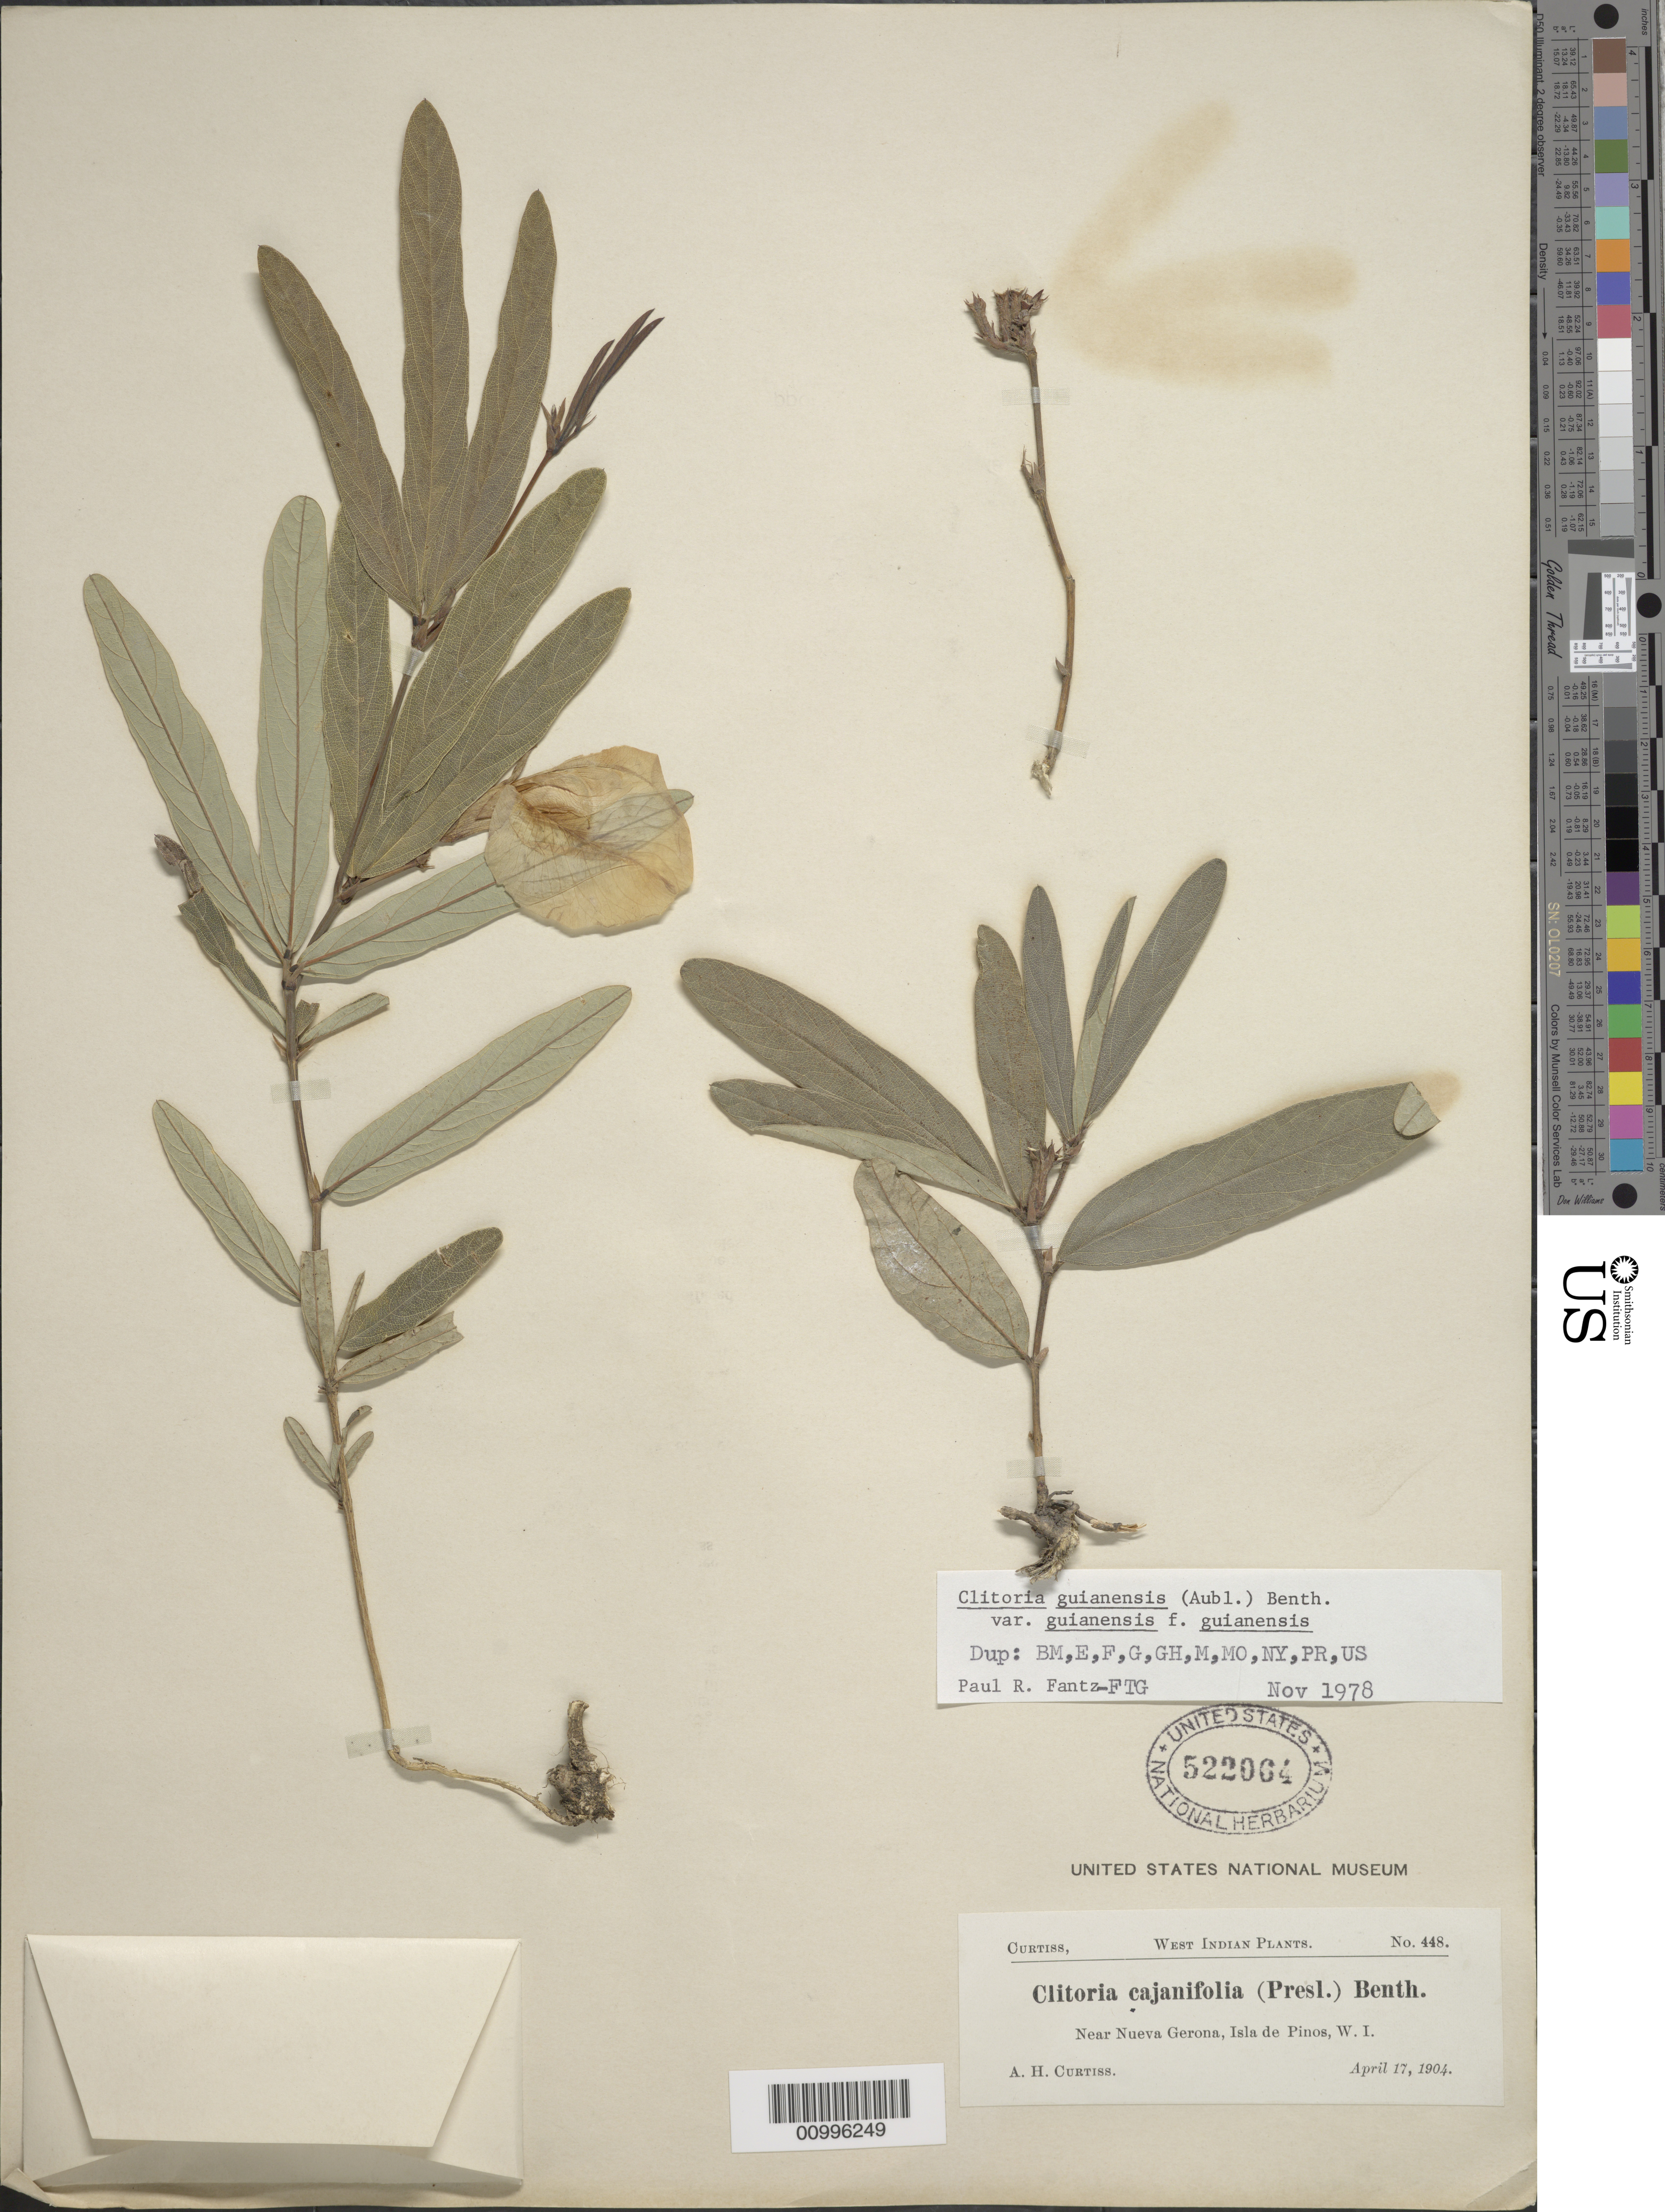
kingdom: Plantae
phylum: Tracheophyta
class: Magnoliopsida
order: Fabales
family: Fabaceae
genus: Clitoria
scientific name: Clitoria guianensis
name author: (Aubl.) Benth.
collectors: A. H. Curtiss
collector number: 448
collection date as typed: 17 Apr 1904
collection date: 1904-04-17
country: Cuba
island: Isla de la Juventud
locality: Isle of Pines, Near Nueva Gerona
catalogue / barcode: US 522004